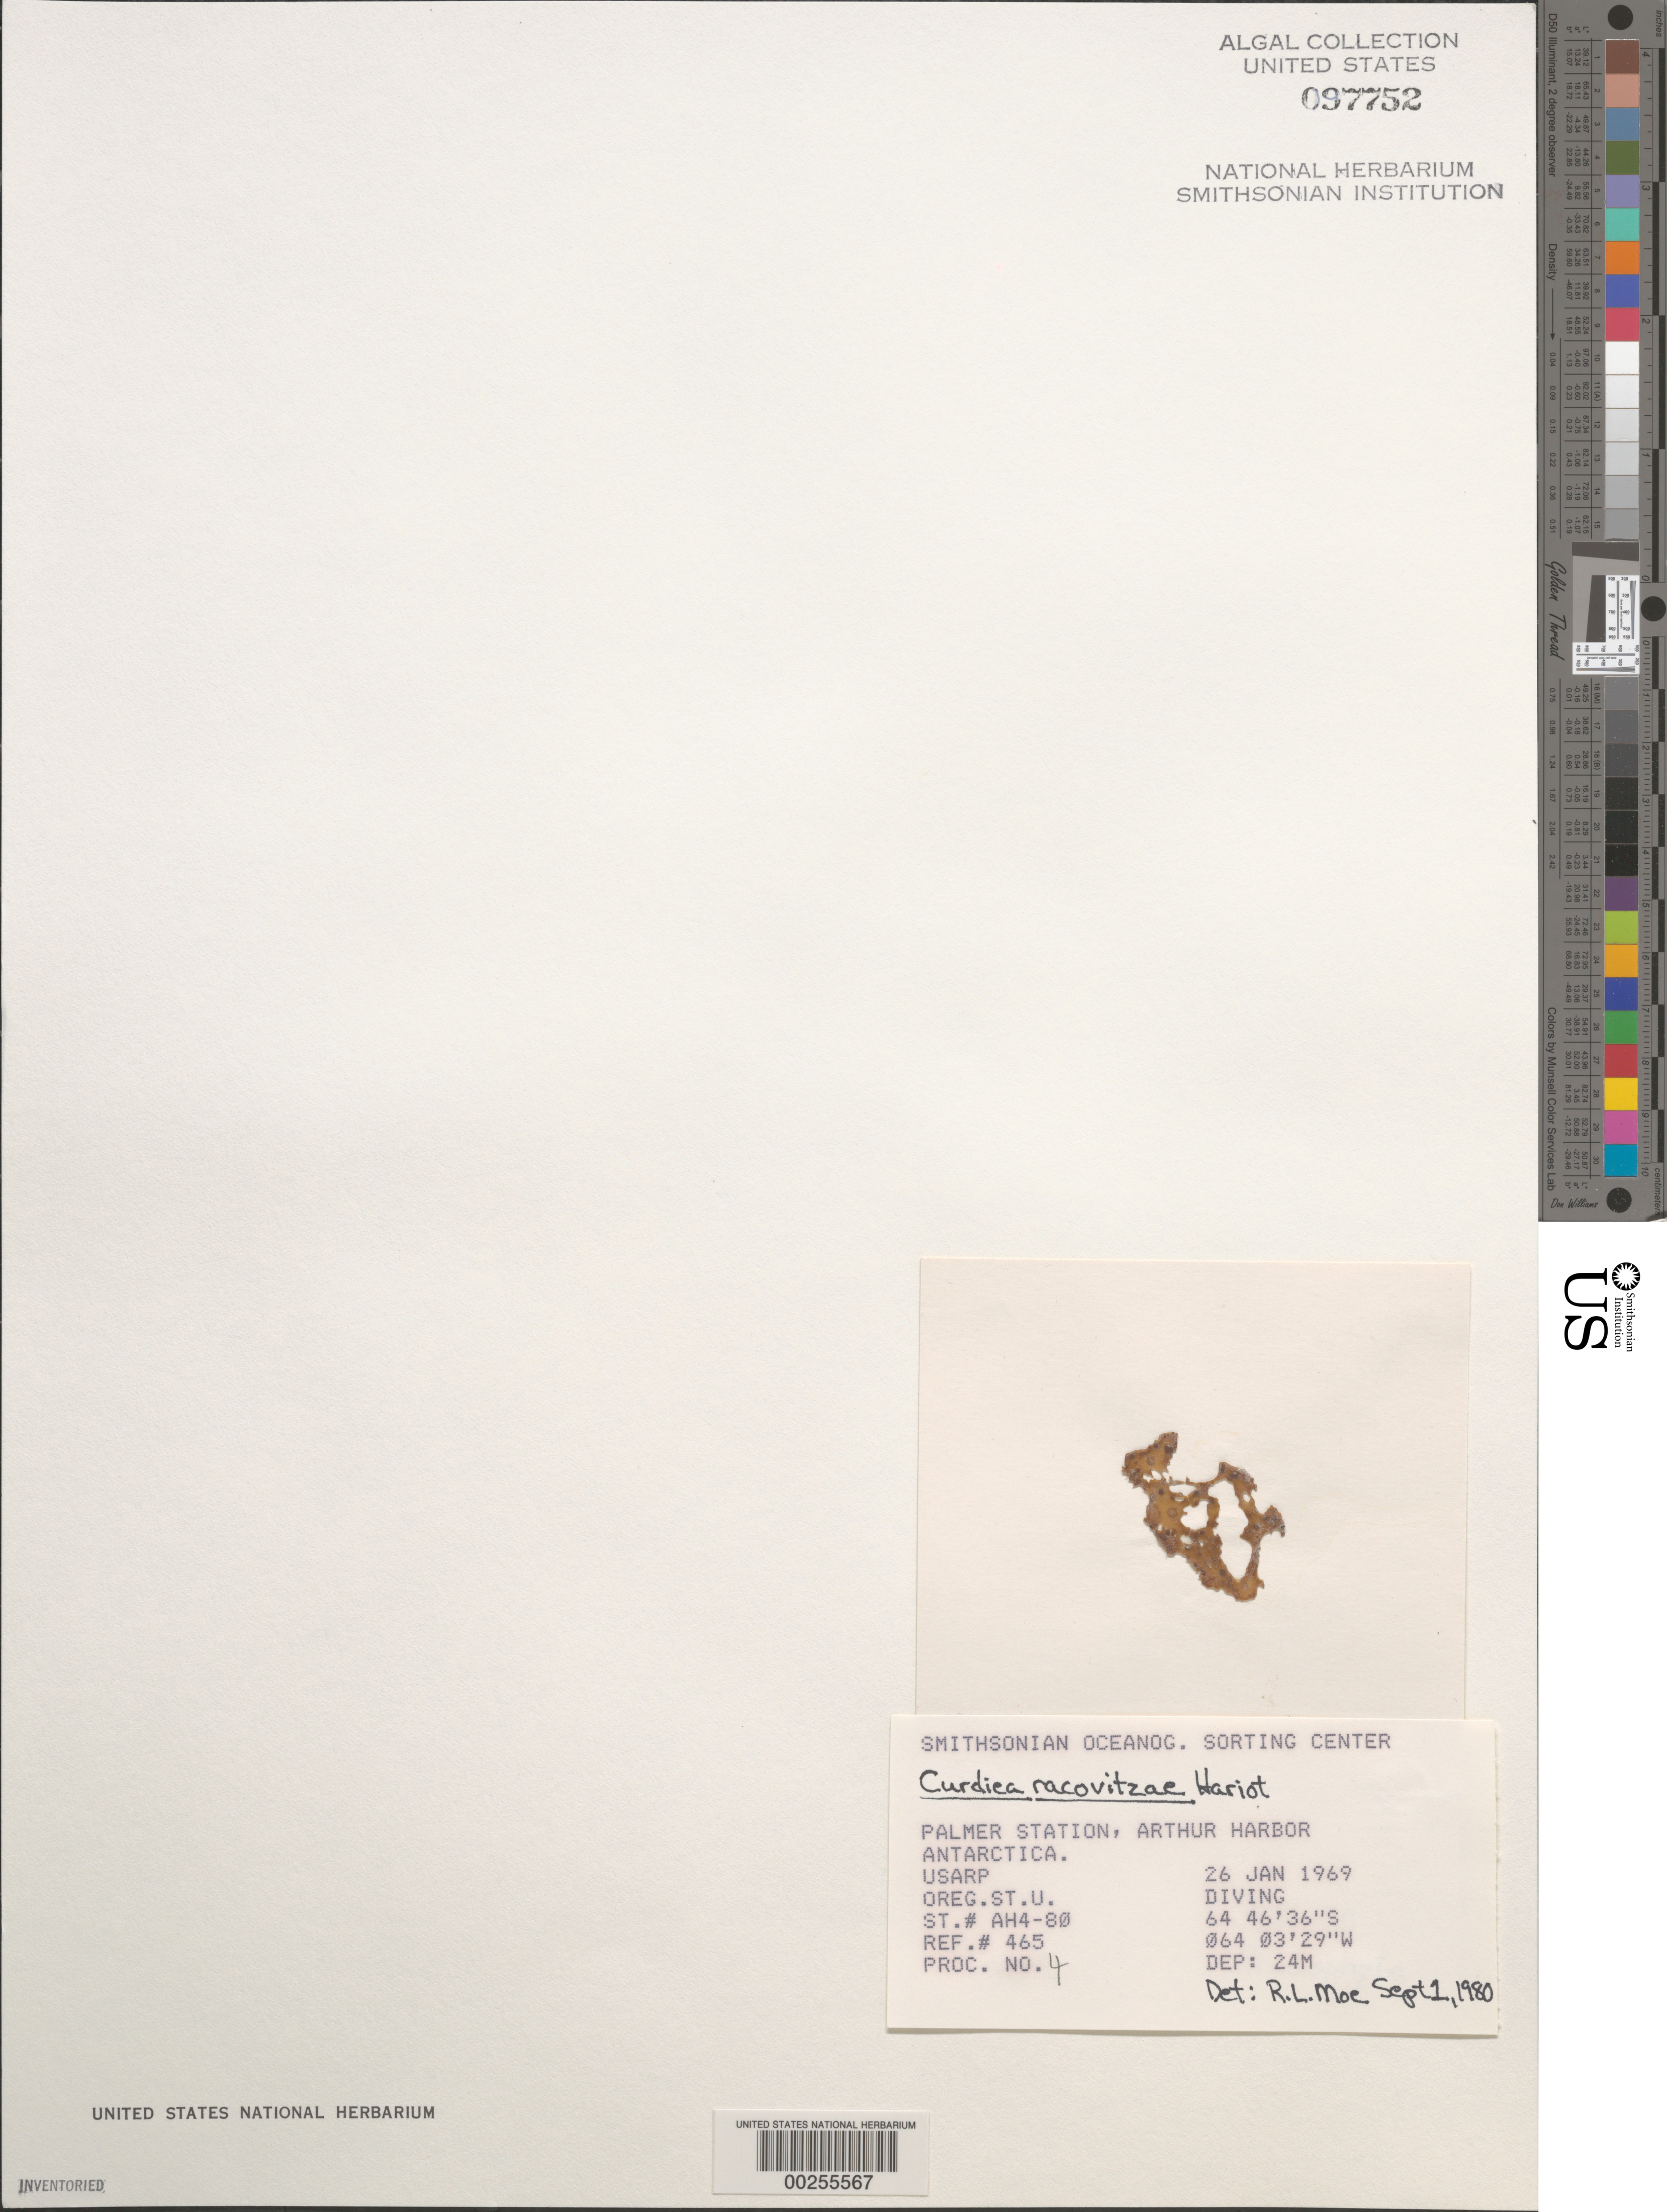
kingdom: Plantae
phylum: Rhodophyta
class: Florideophyceae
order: Gracilariales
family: Gracilariaceae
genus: Curdiea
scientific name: Curdiea racovitzae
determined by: Moe, R. L.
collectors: Oregon State University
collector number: Station Ah4-80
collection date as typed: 26 Jan 1969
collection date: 1969-01-26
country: Antarctica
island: Anvers Island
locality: Palmer Station, Arthur Harbor, Antarctic Peninsula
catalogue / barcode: US 97752